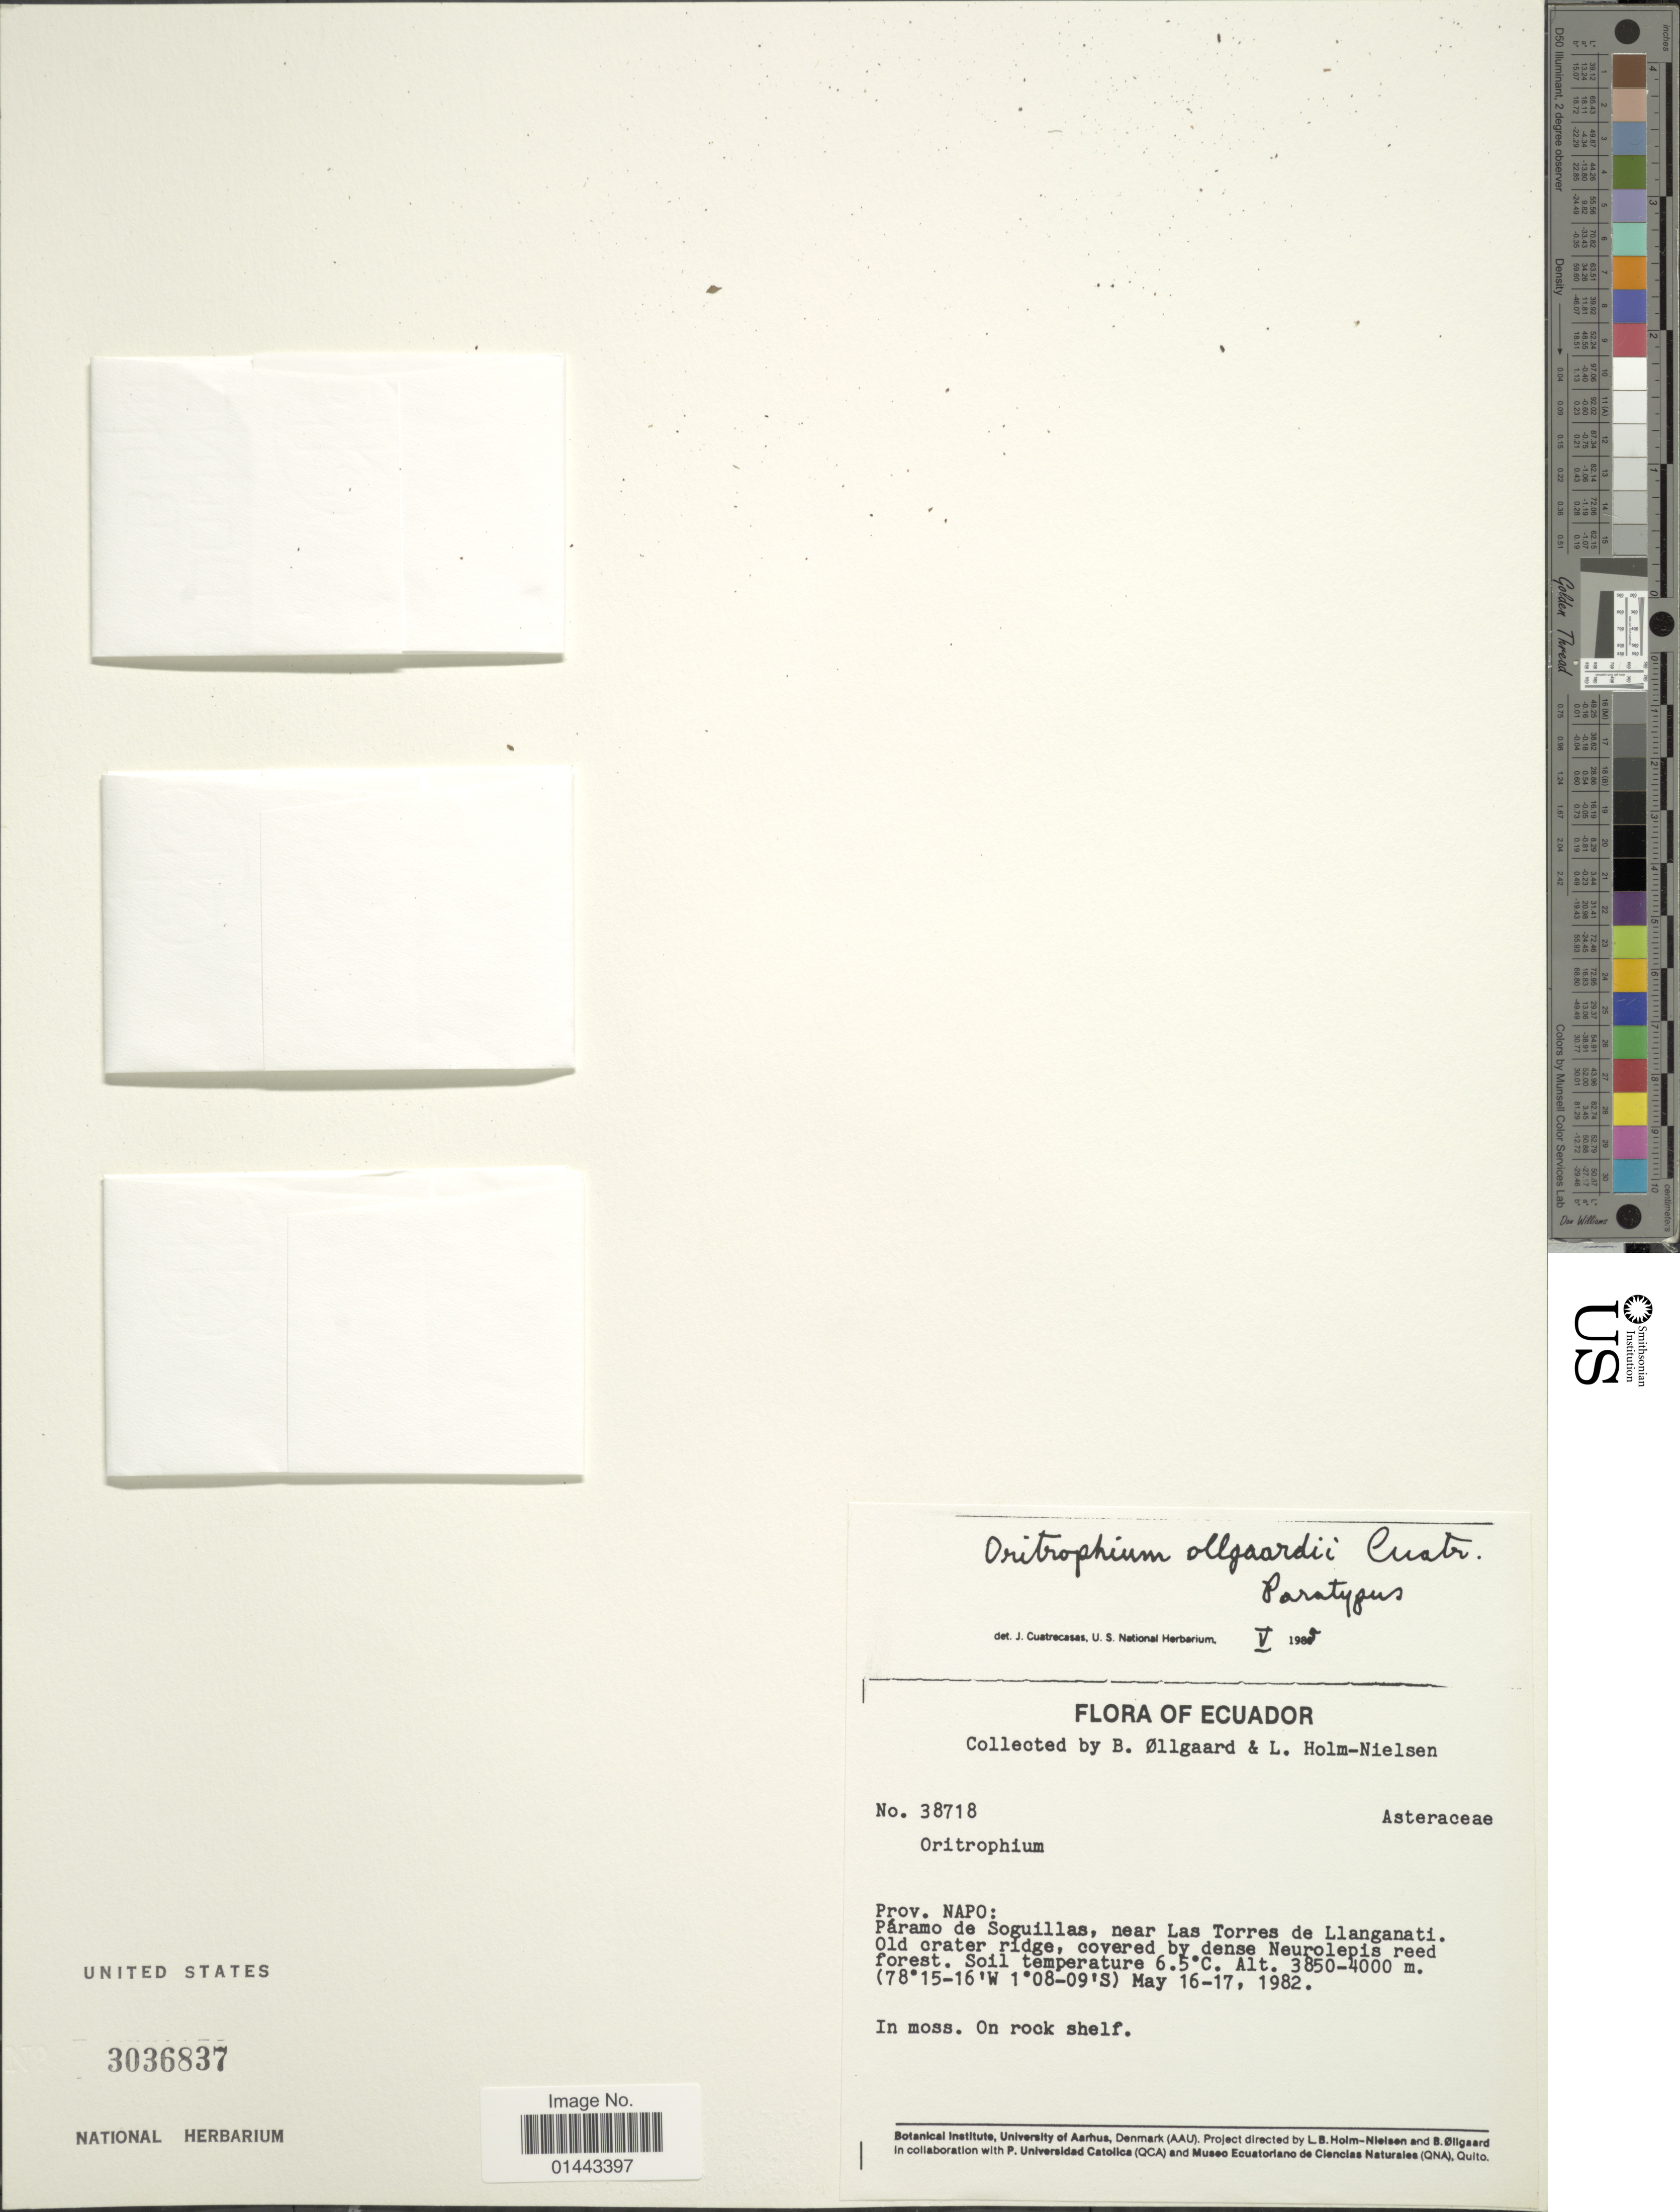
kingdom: Plantae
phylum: Tracheophyta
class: Magnoliopsida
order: Asterales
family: Asteraceae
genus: Oritrophium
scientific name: Oritrophium ollgaardii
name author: Cuatrec.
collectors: B. Øllgaard & L. B. Holm-Nielsen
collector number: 38718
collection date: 1982-05-16/1982-05-17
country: Ecuador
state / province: Napo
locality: Paramo de Soguillas, near Las Torres de Llanganati, old crater ridge.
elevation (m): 3850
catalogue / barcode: US 3036837